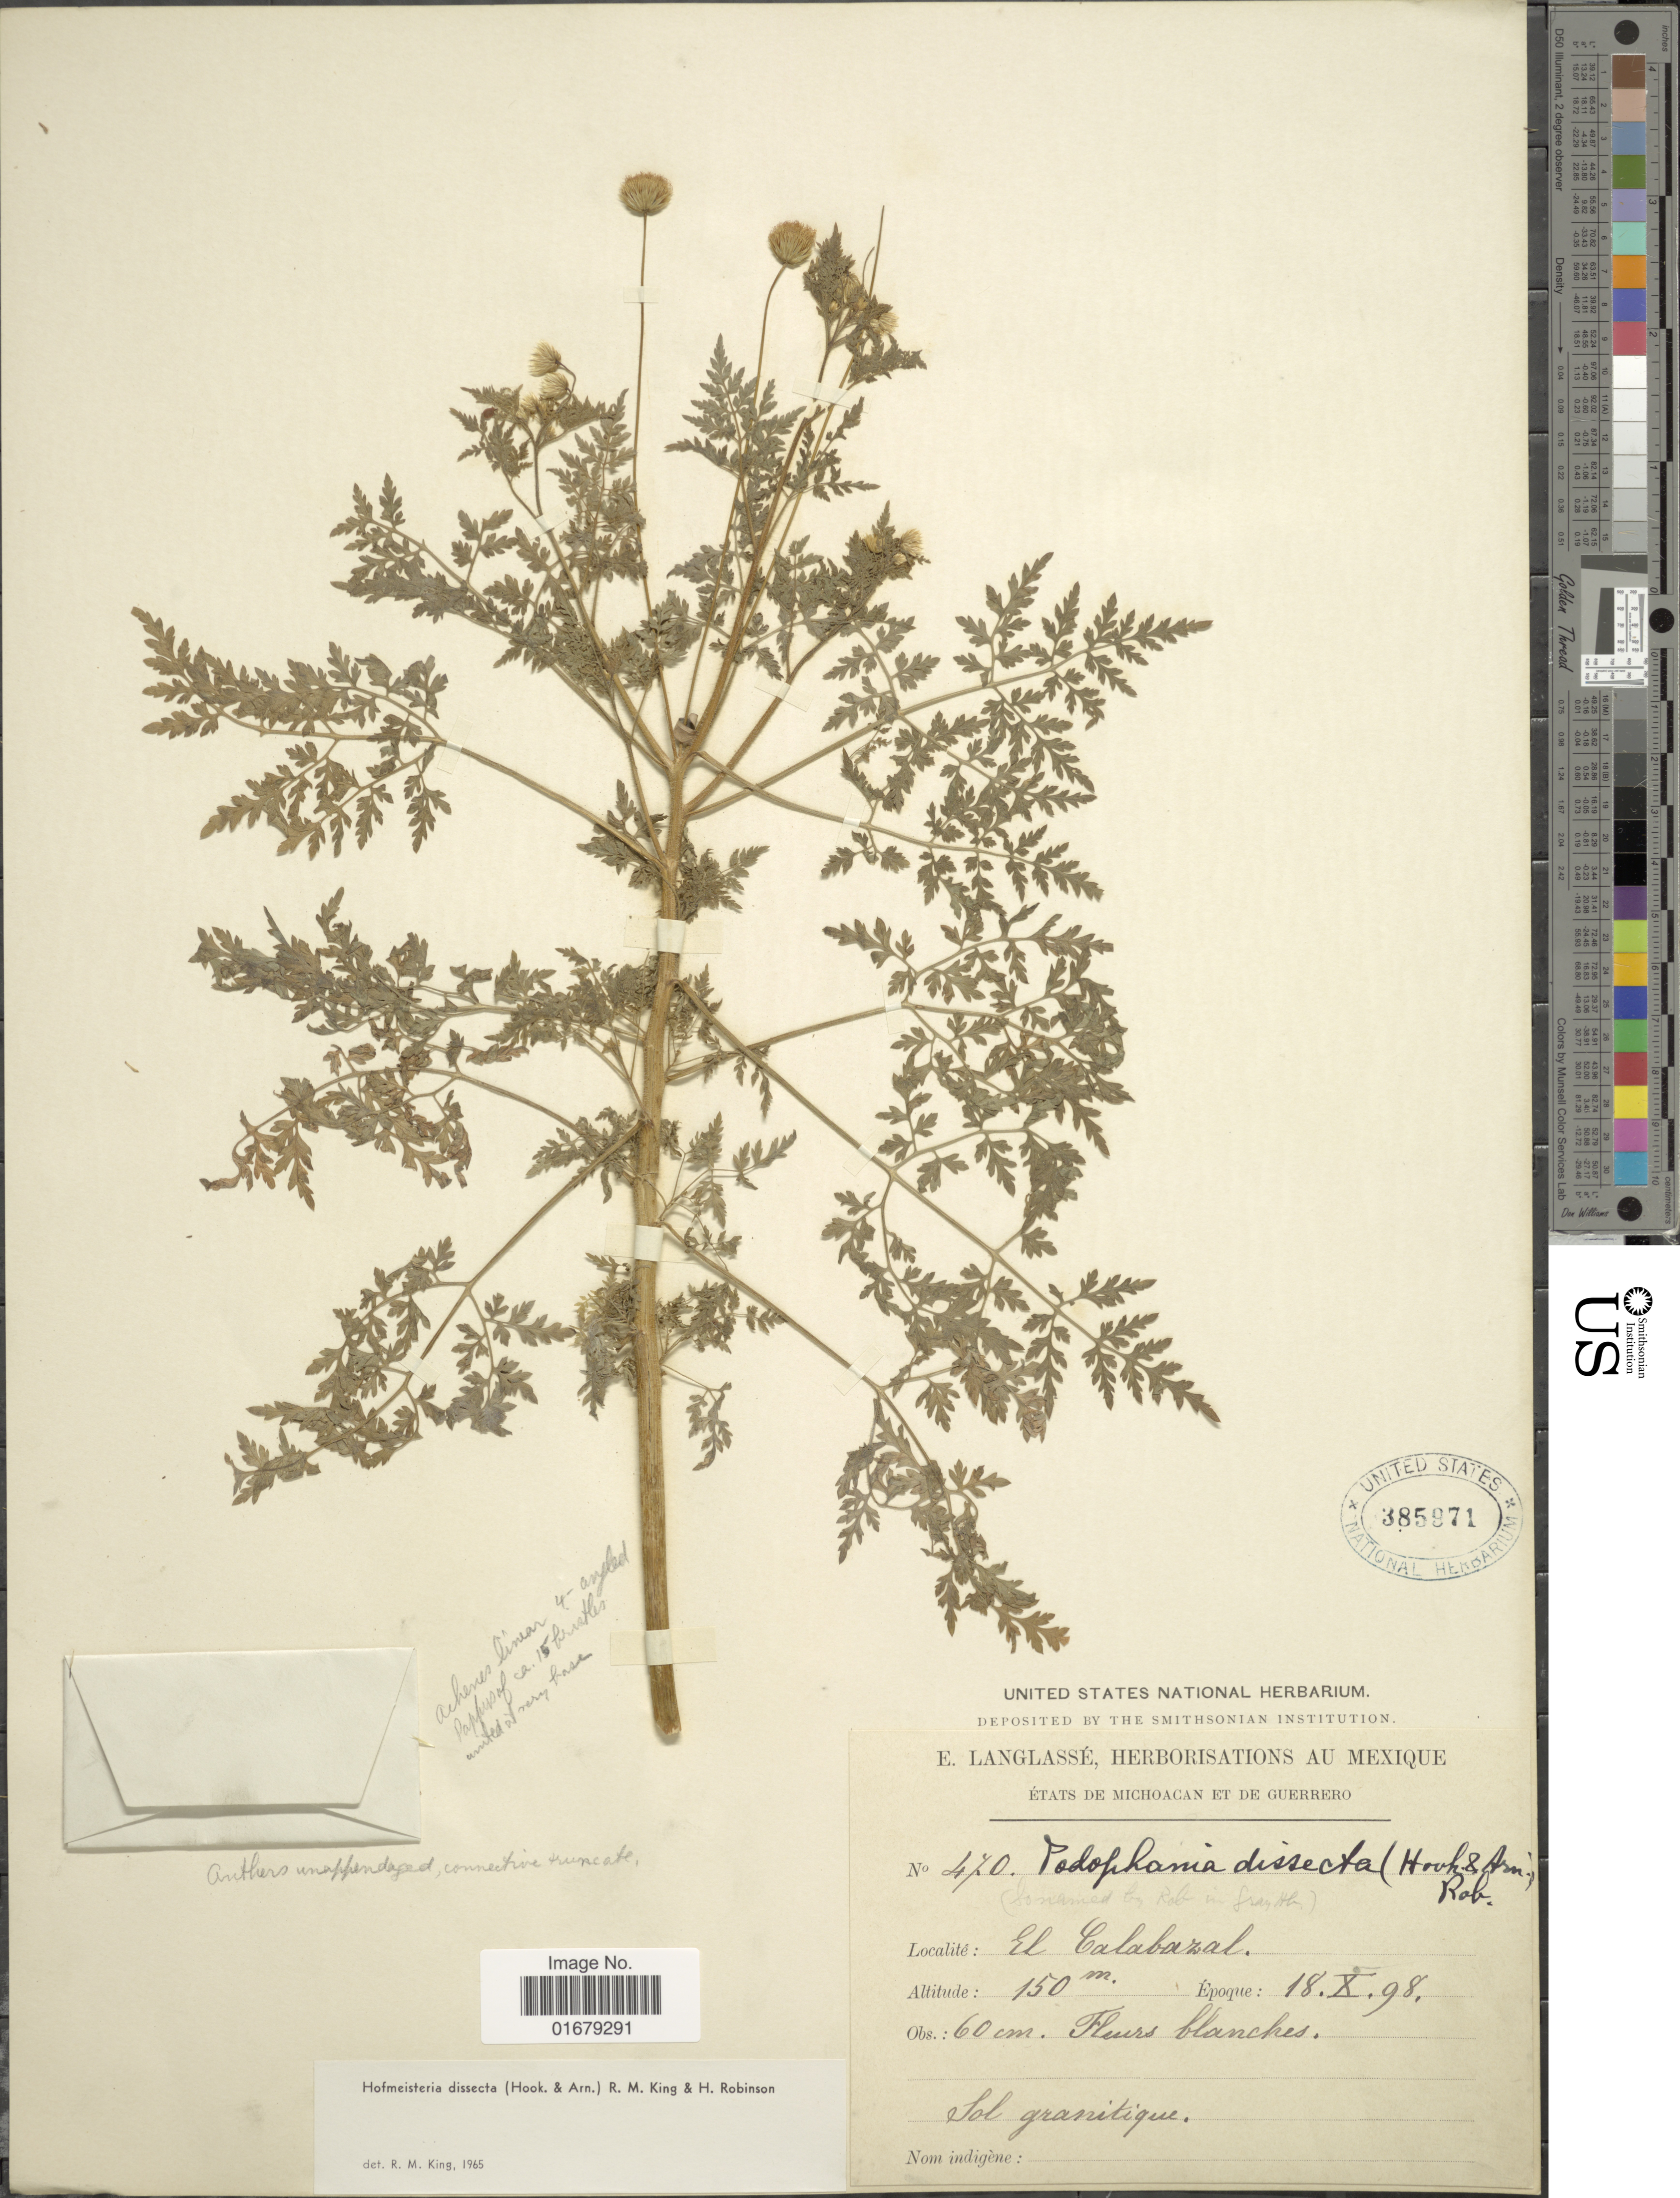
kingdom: Plantae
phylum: Tracheophyta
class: Magnoliopsida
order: Asterales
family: Asteraceae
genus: Hofmeisteria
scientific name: Hofmeisteria dissecta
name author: (Hook.) R.M. King & H. Rob.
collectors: E. Langlassé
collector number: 470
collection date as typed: Transcribed d/m/y: 18/10/98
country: Mexico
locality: Etats de Michoacan et de Guerrero, El Calabazal.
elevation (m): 150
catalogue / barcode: US 385971